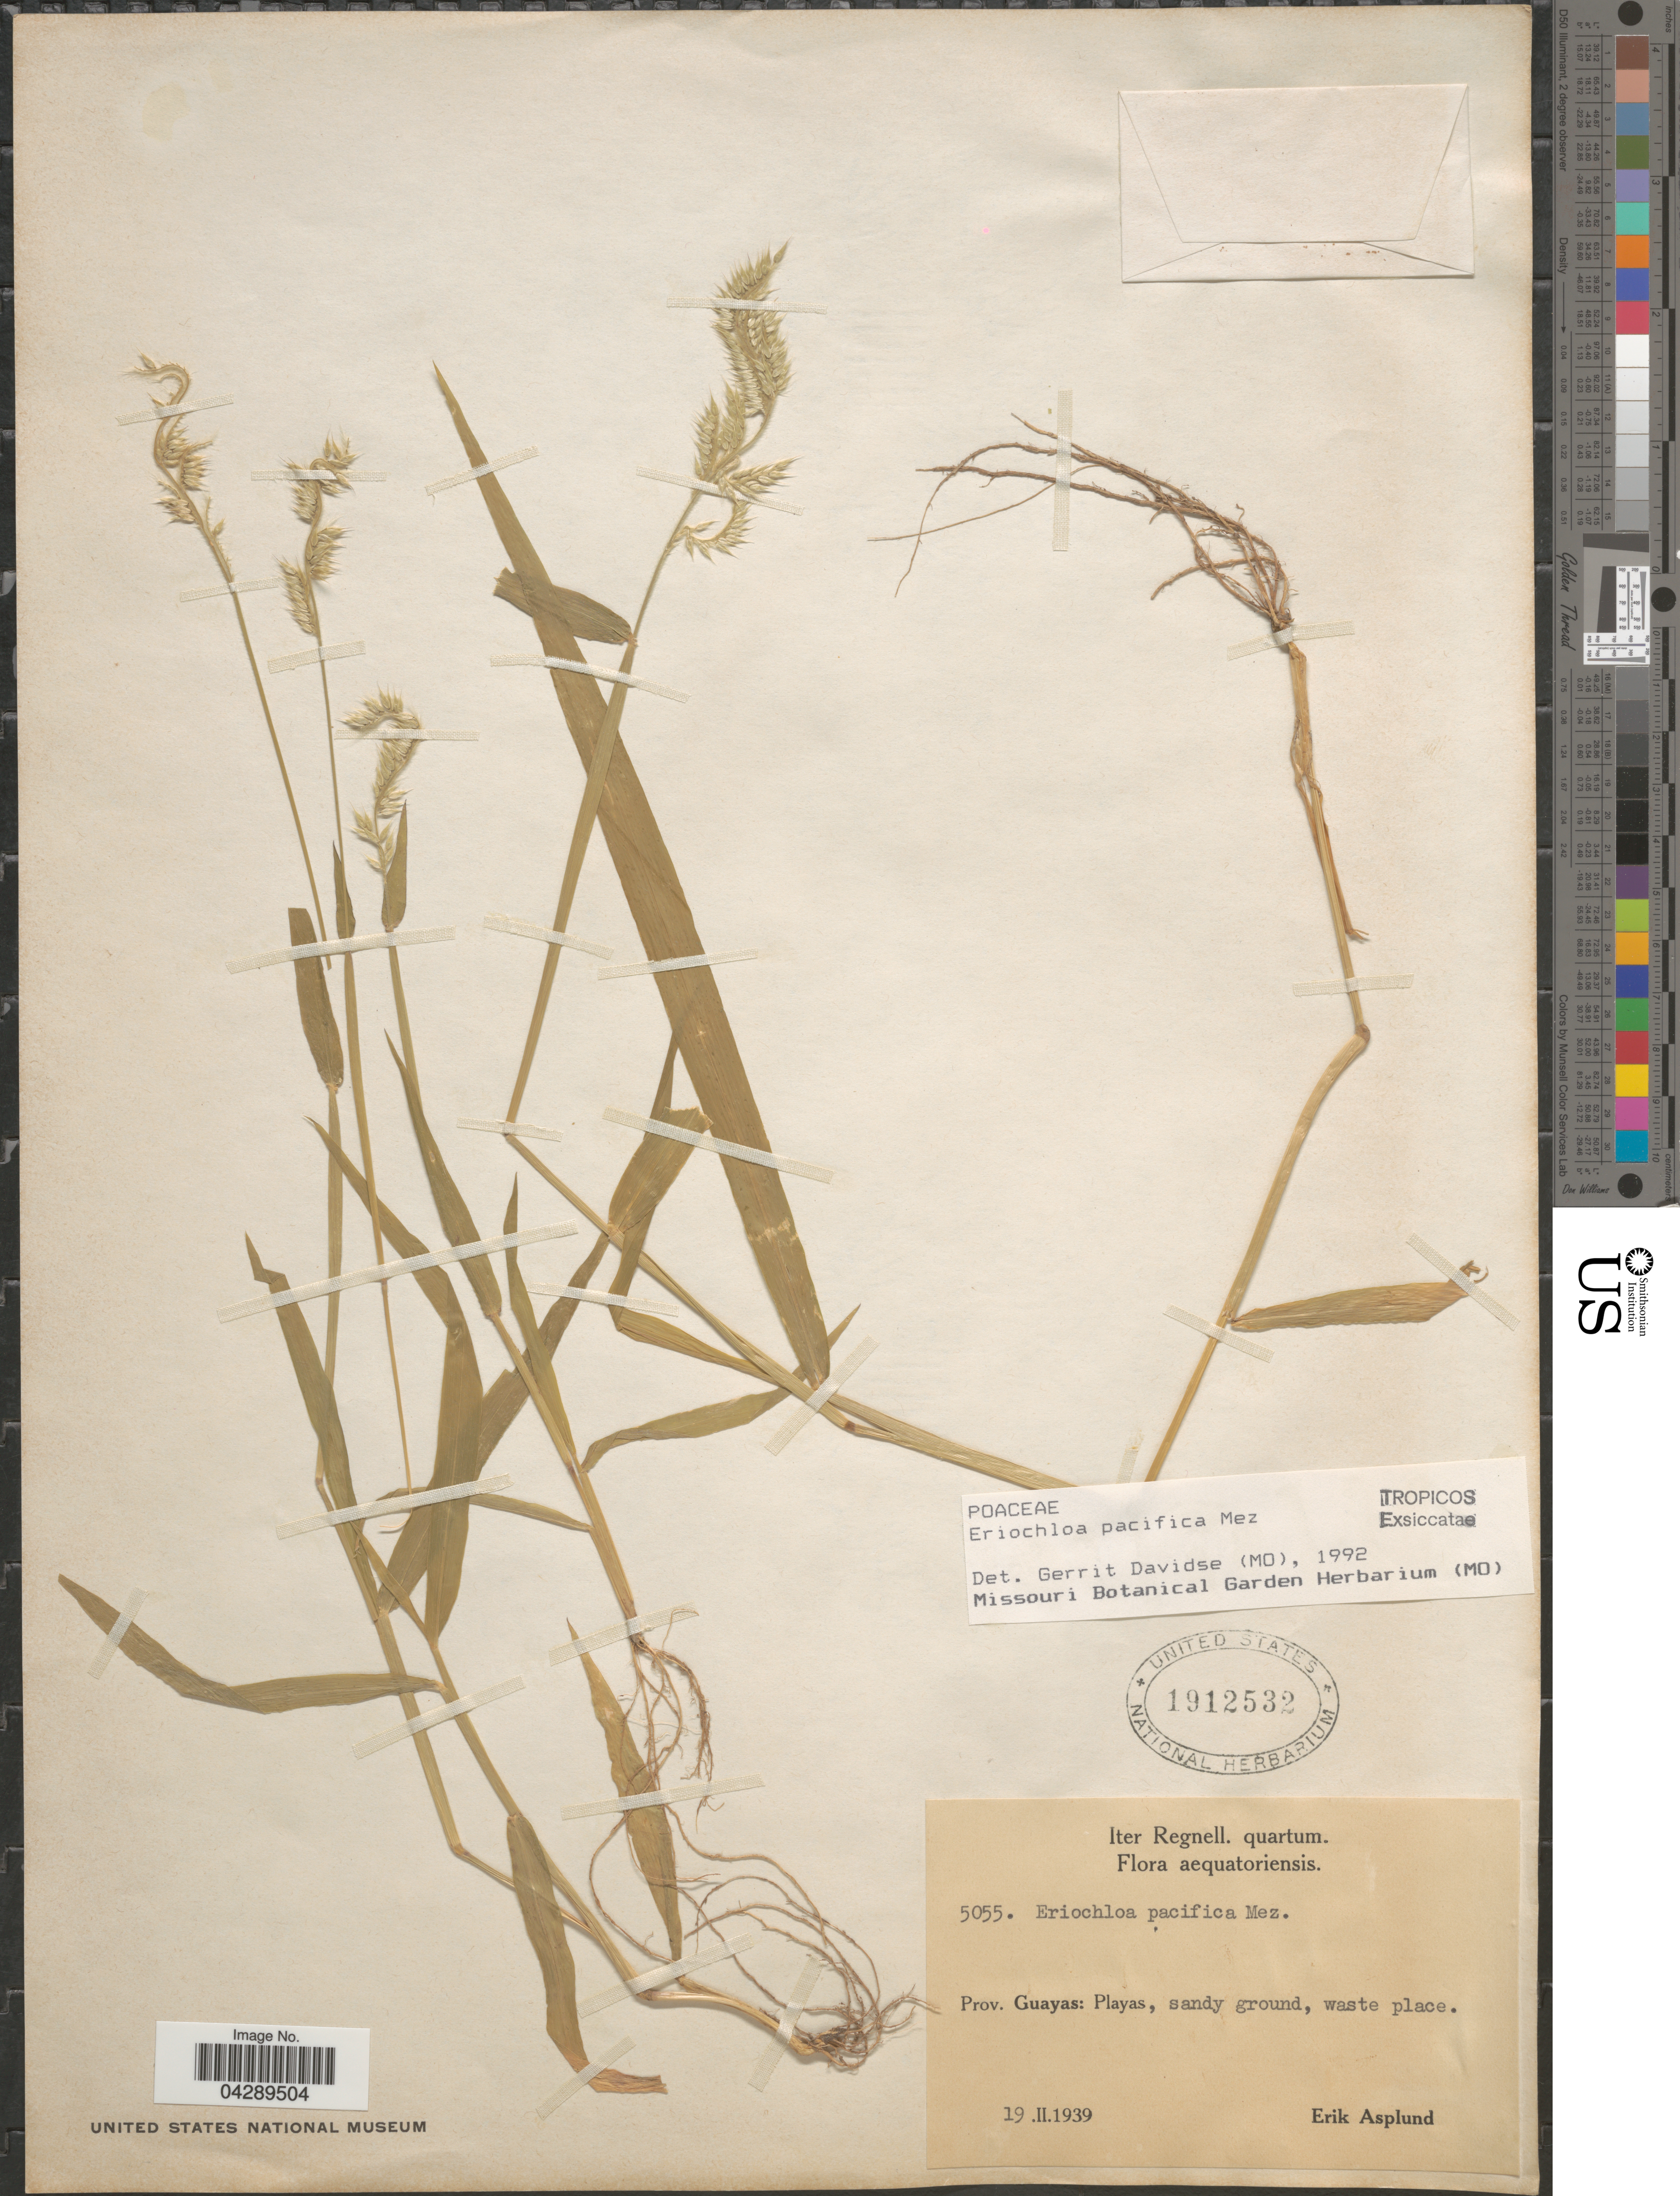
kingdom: Plantae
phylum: Tracheophyta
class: Liliopsida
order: Poales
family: Poaceae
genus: Eriochloa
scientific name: Eriochloa pacifica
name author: Mez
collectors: E. Asplund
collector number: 5055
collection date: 1939-02-19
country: Ecuador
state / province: Guayas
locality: Iter Regnell. quartum. Playas, sandy ground, waste place.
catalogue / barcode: US 1912532